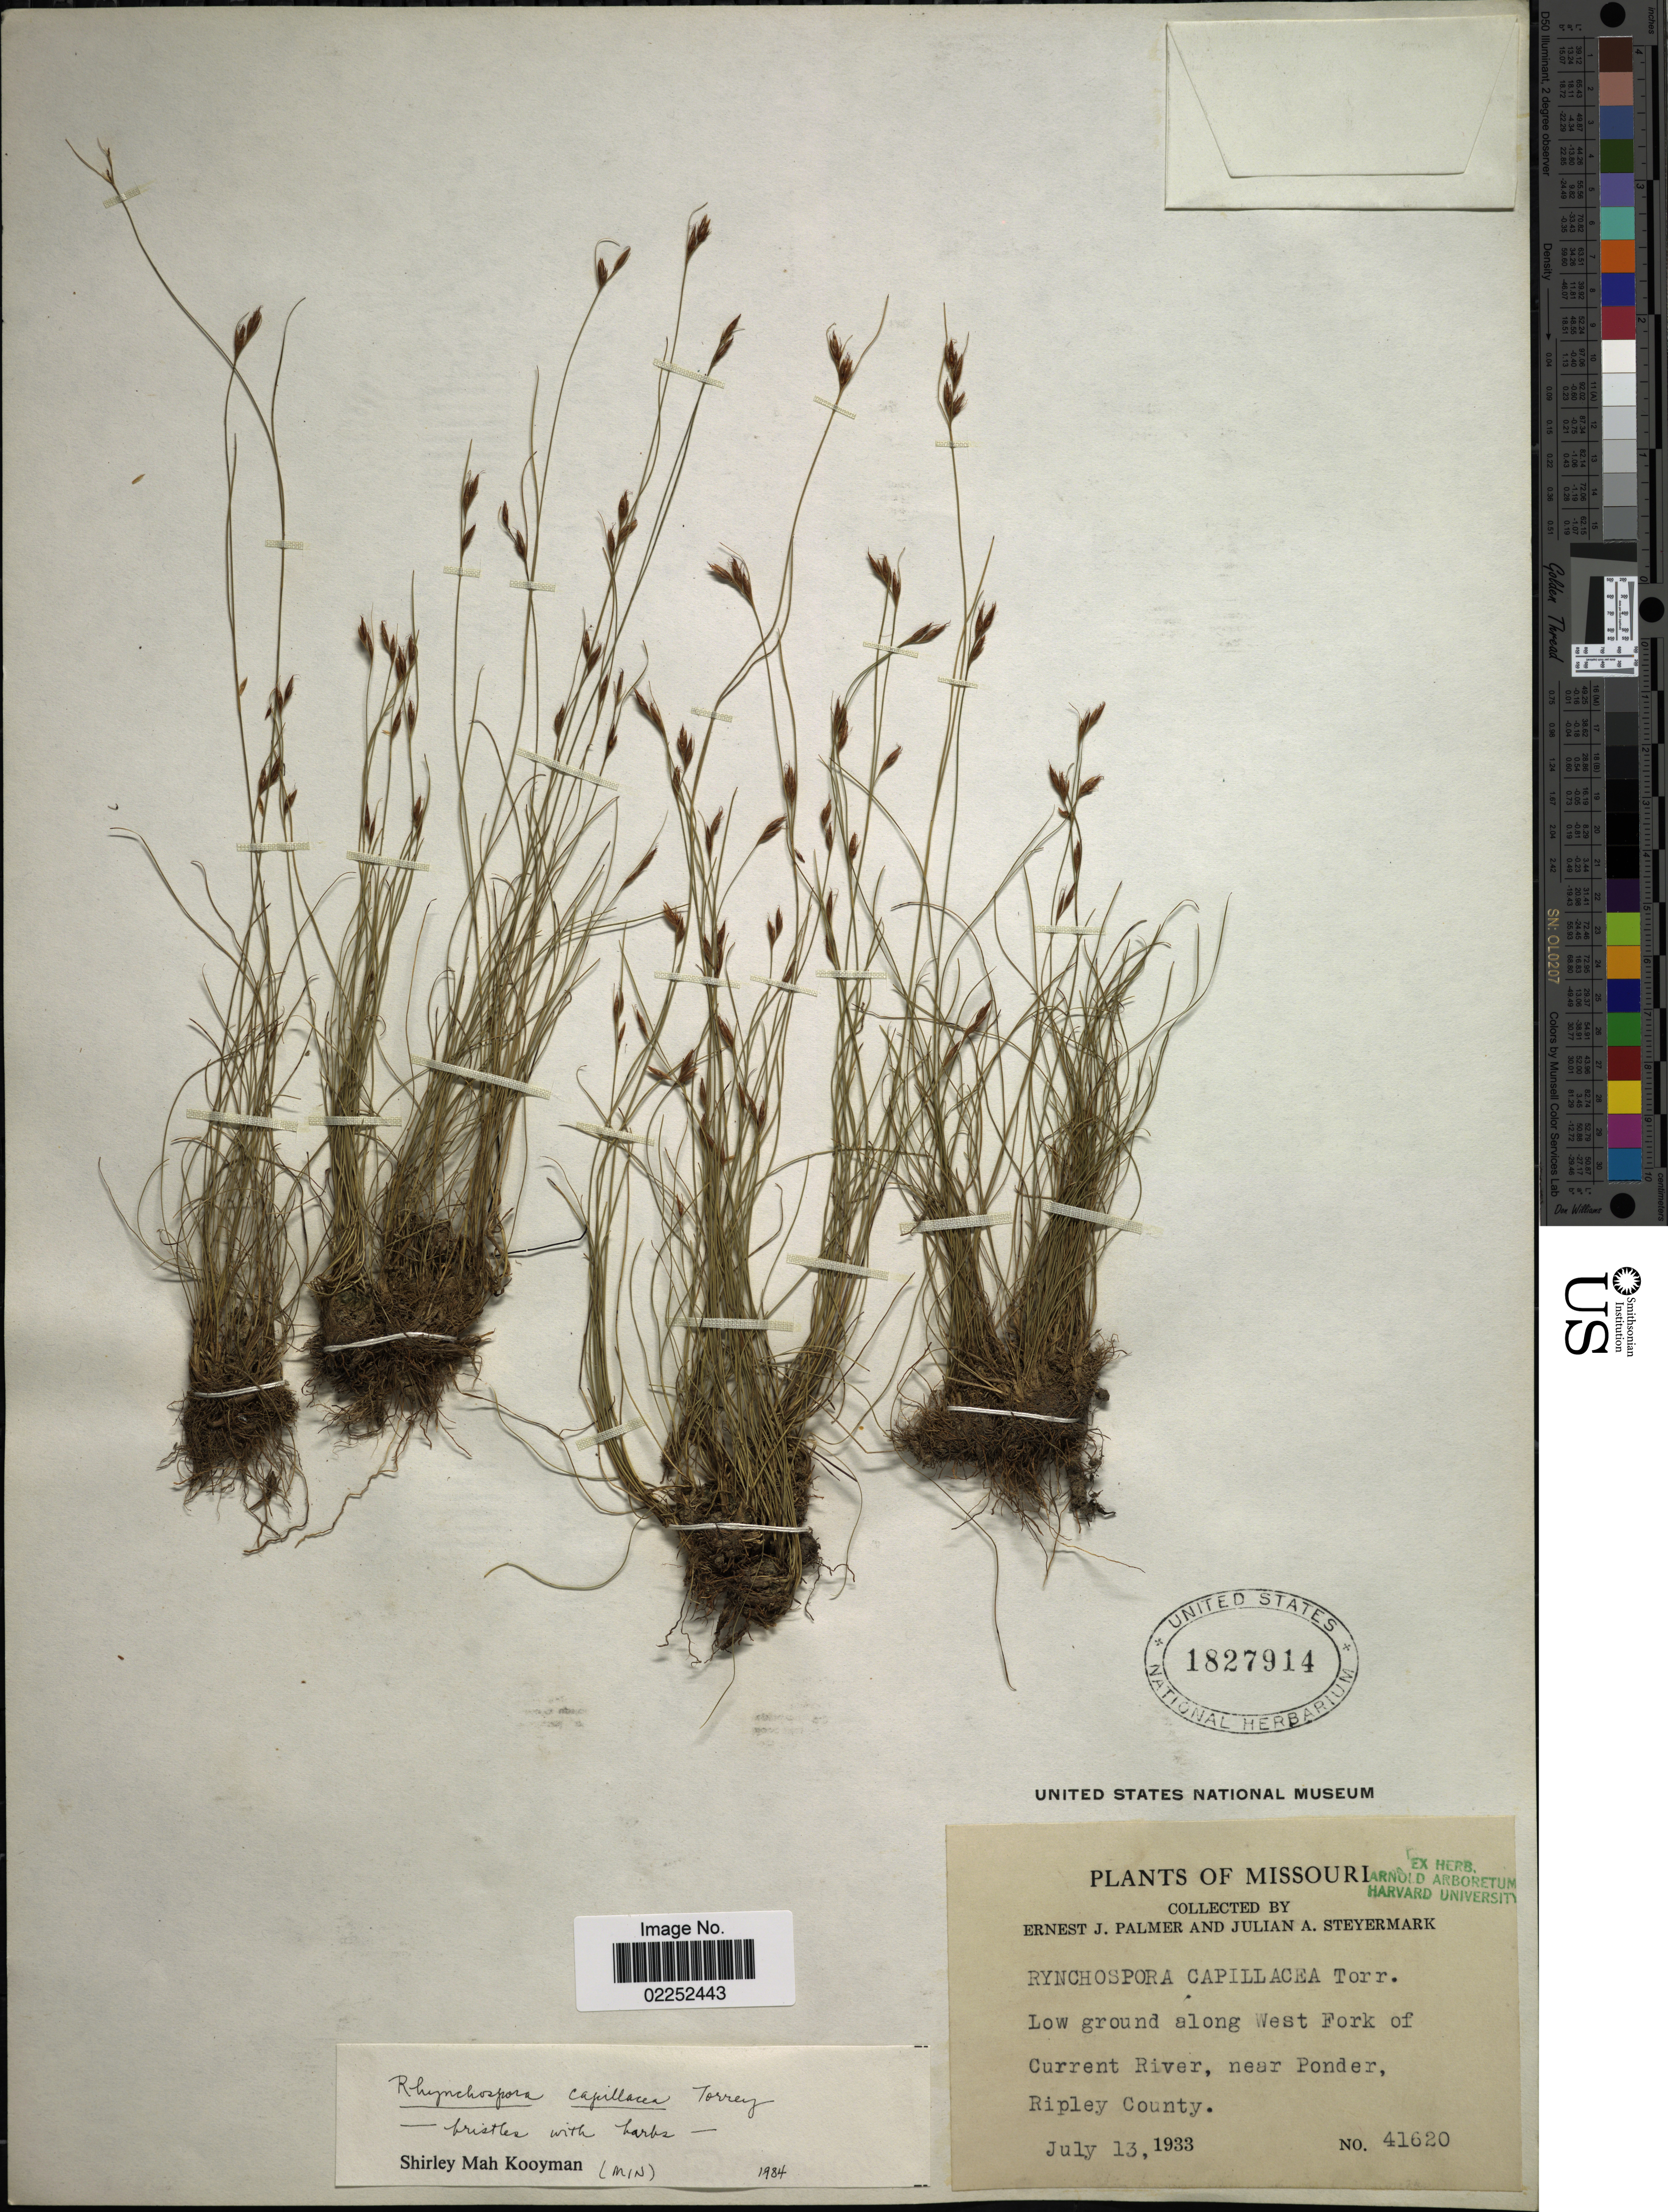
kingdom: Plantae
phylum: Tracheophyta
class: Liliopsida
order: Poales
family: Cyperaceae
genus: Rhynchospora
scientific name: Rhynchospora capillacea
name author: Torr.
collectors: E. J. Palmer & J. Steyermark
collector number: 41620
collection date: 1933-07-13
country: United States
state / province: Missouri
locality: Low ground along West Fork of Current River, near Ponder, Ripley County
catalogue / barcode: US 1827914